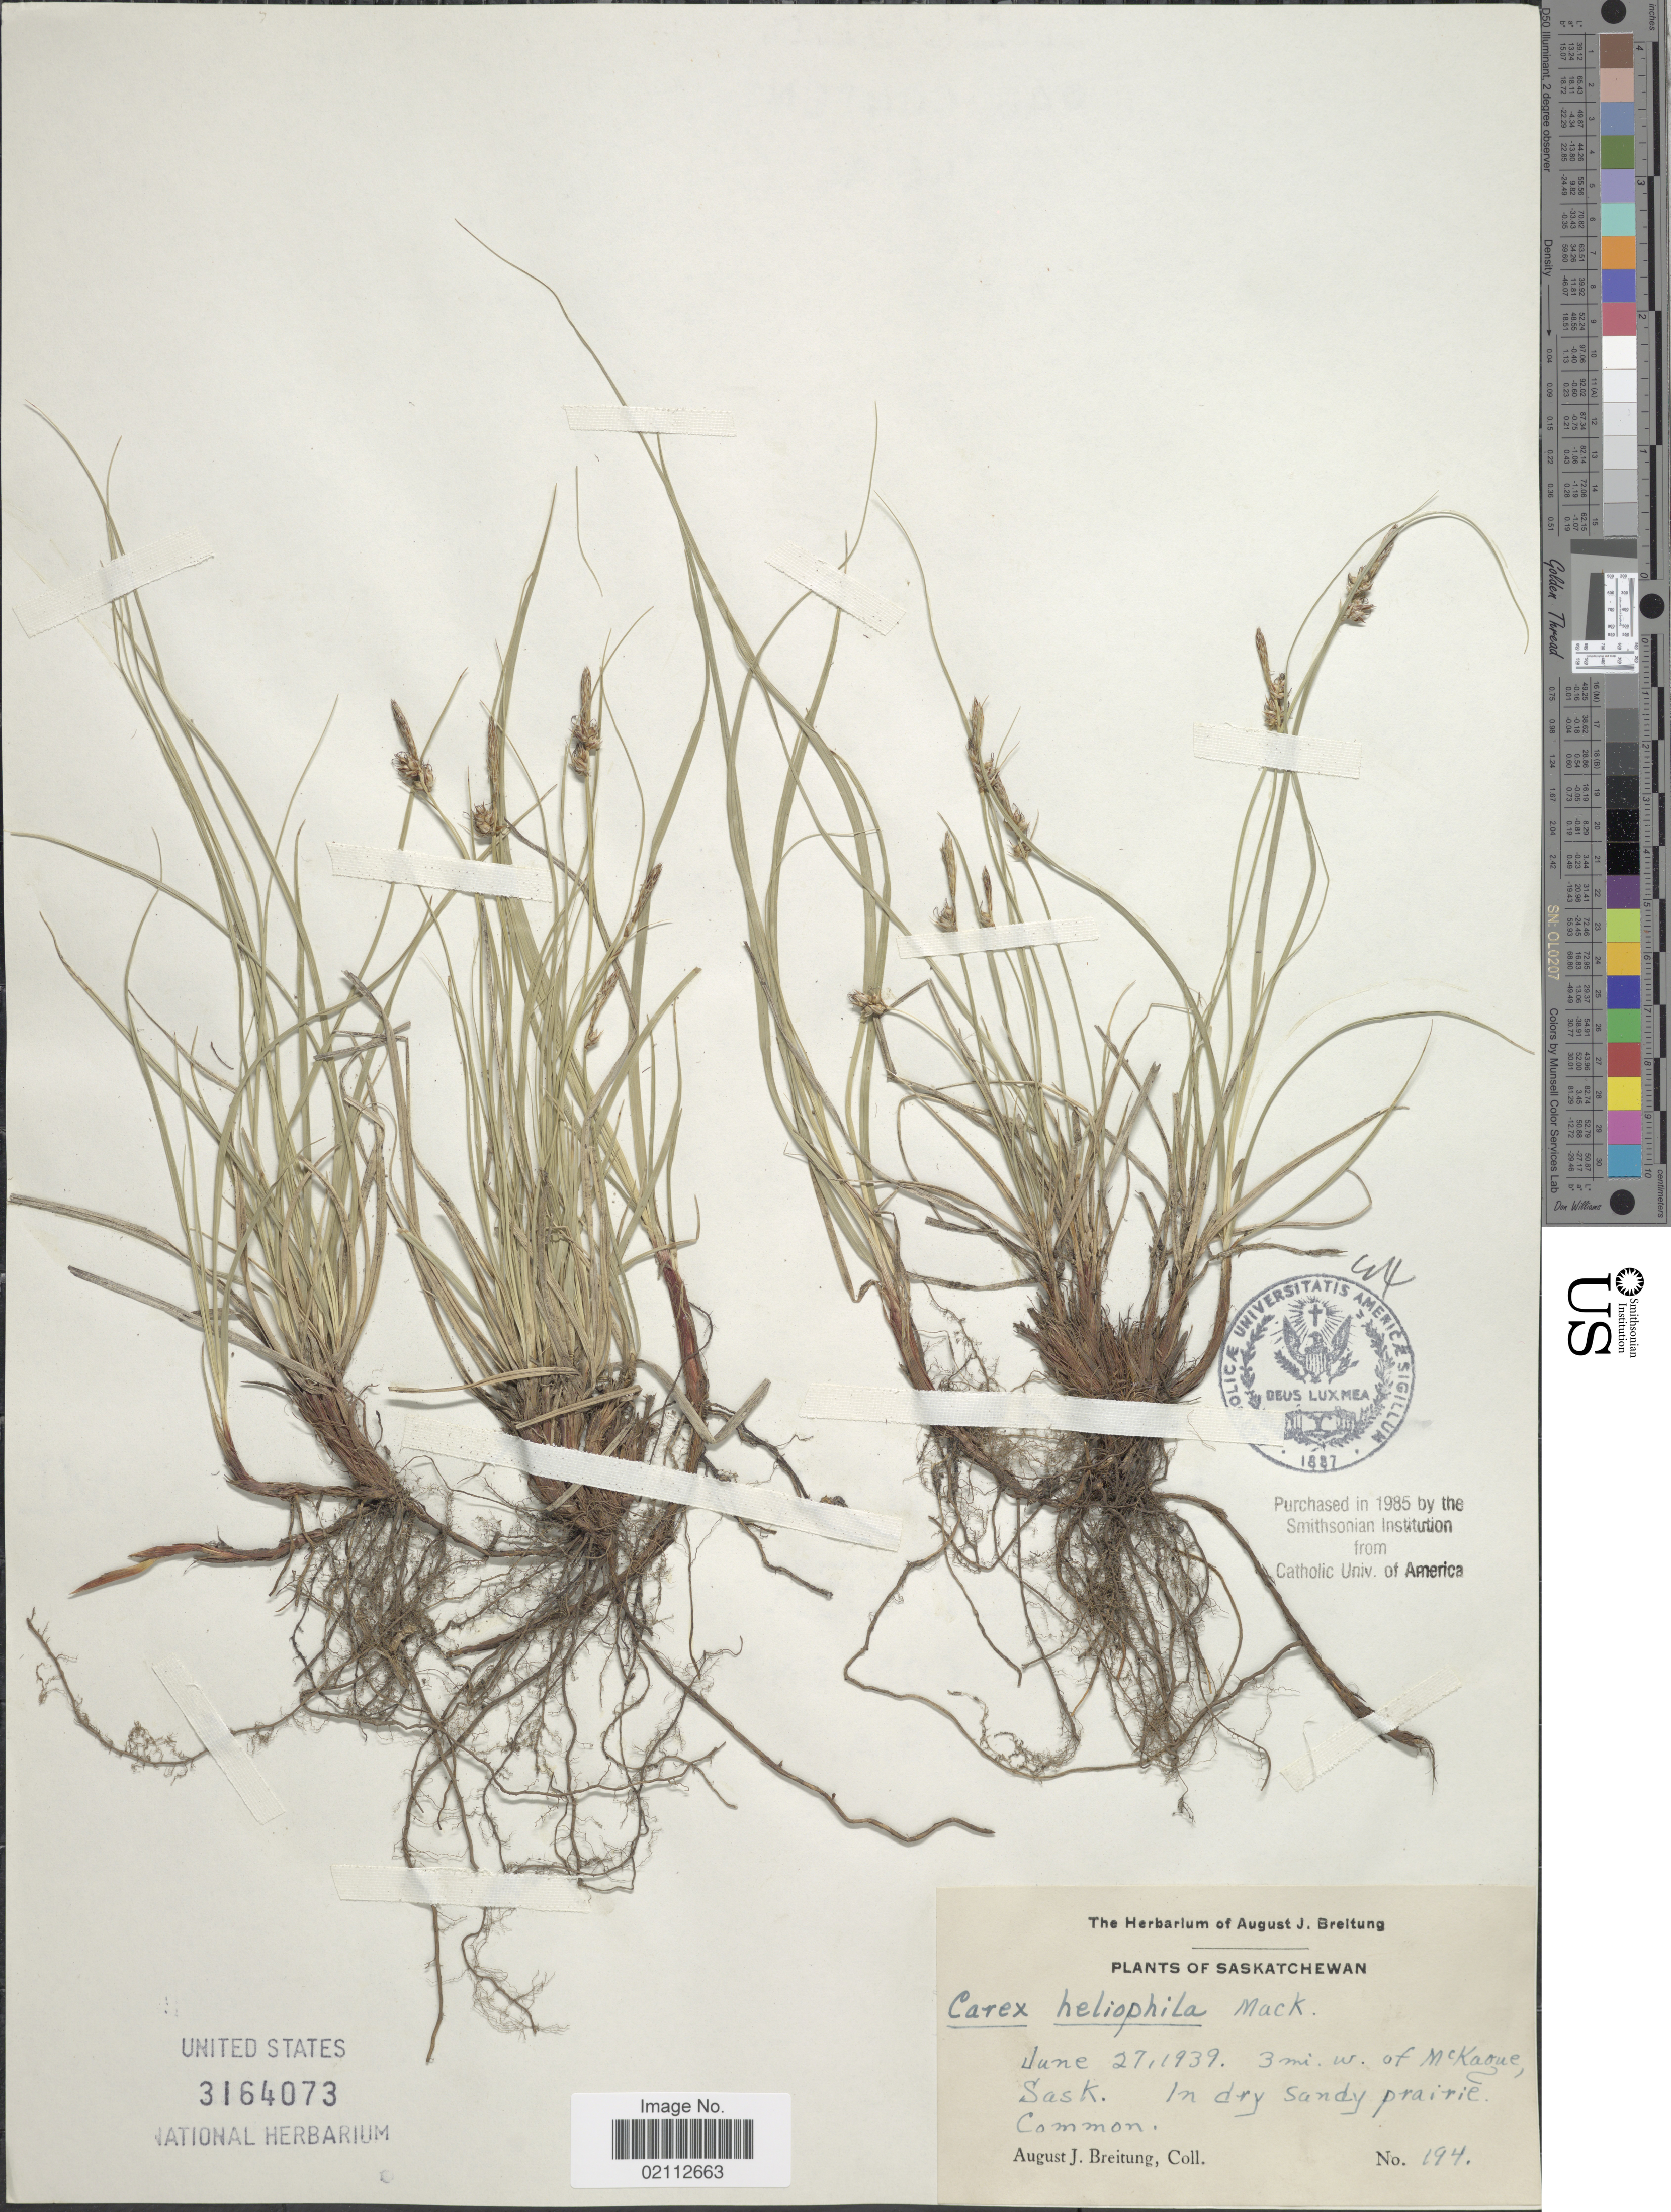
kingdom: Plantae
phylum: Tracheophyta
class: Liliopsida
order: Poales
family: Cyperaceae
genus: Carex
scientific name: Carex heliophila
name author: Mack.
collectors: A. Breitung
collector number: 194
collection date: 1939-06-27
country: Canada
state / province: Saskatchewan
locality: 3 mi. w. of McKague, Sask. In dry sandy prairie.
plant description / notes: Precise locality edit: Corrected "3 mi. w. of McKaoue" to "3 mi. w. of McKague, Sask. In dry sandy prairie."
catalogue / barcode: US 3164073